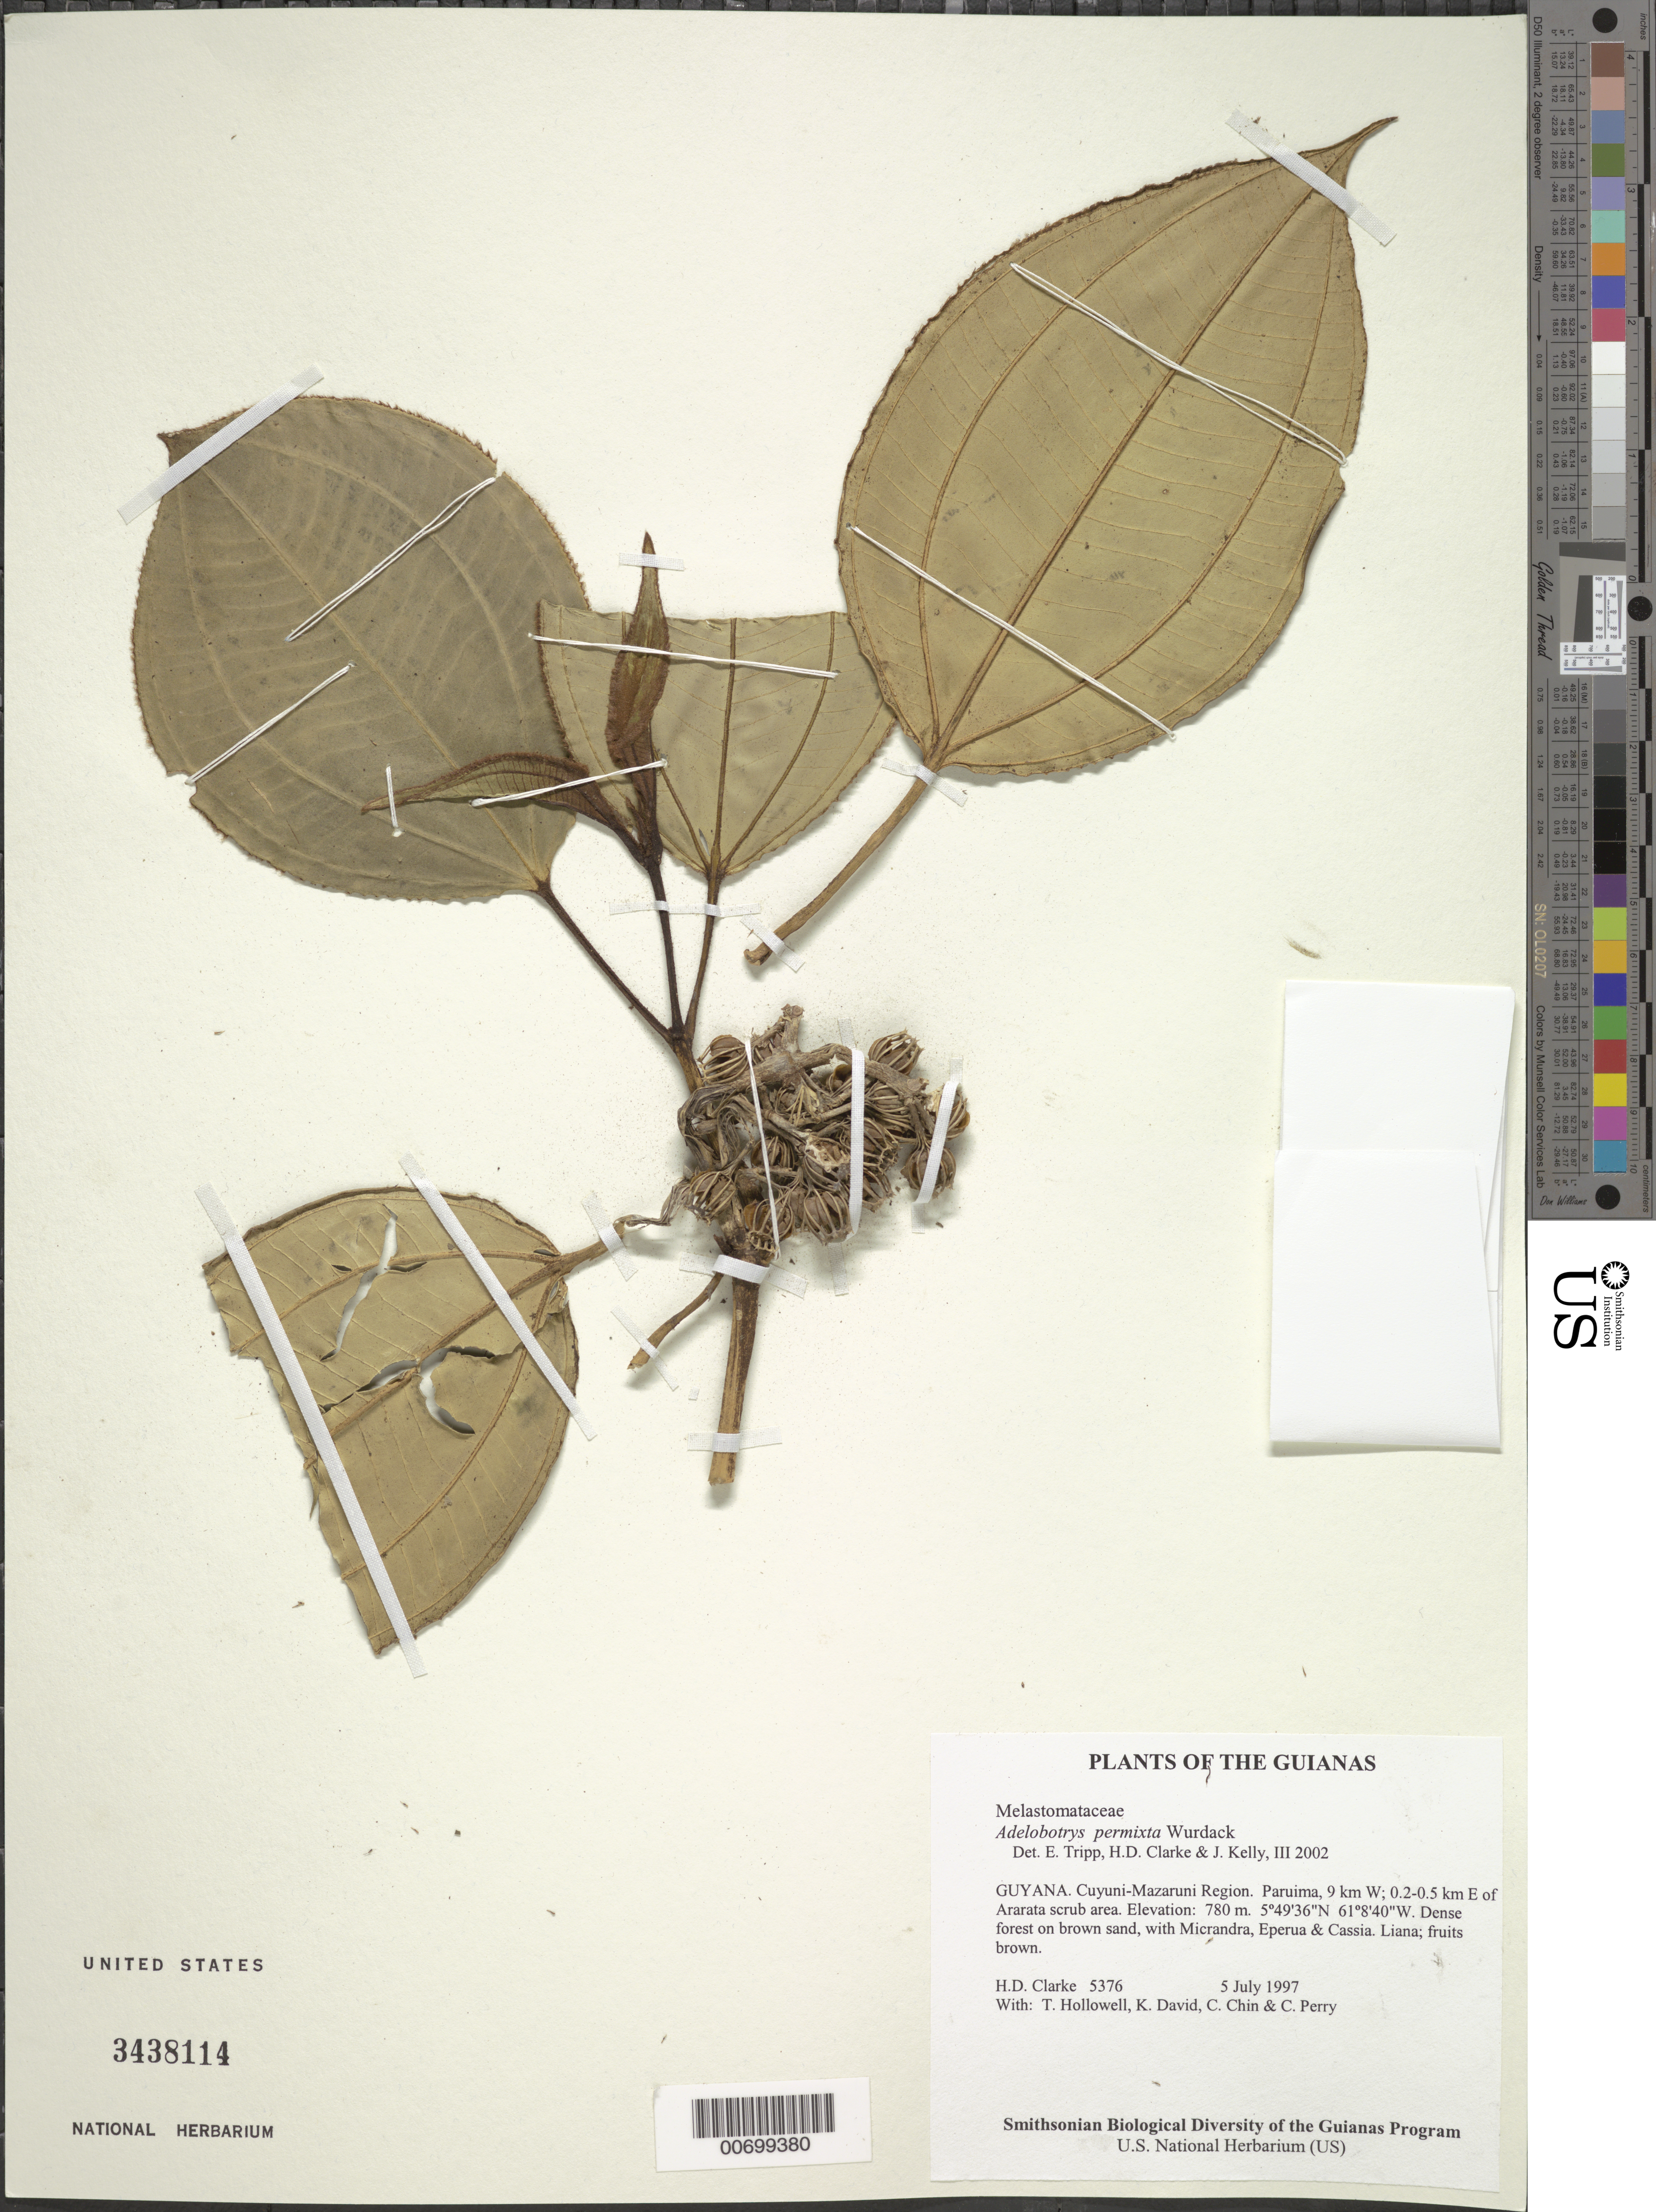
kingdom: Plantae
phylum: Tracheophyta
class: Magnoliopsida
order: Myrtales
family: Melastomataceae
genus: Adelobotrys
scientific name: Adelobotrys permixta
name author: Wurdack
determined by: Kelly, J.; Clarke, H. D.; Tripp, E. A.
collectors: H. D. Clarke, T. Hollowell, K. David, C. Chin & C. Perry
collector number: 5376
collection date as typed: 5 July 1997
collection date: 1997-07-05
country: Guyana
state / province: Cuyuni-Mazaruni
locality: Paruima, 9 km W; 0.2-0.5 km E of Ararata scrub area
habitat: Dense forest on brown sand, with Micrandra, Eperua & Cassia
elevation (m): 780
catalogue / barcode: US 3438114